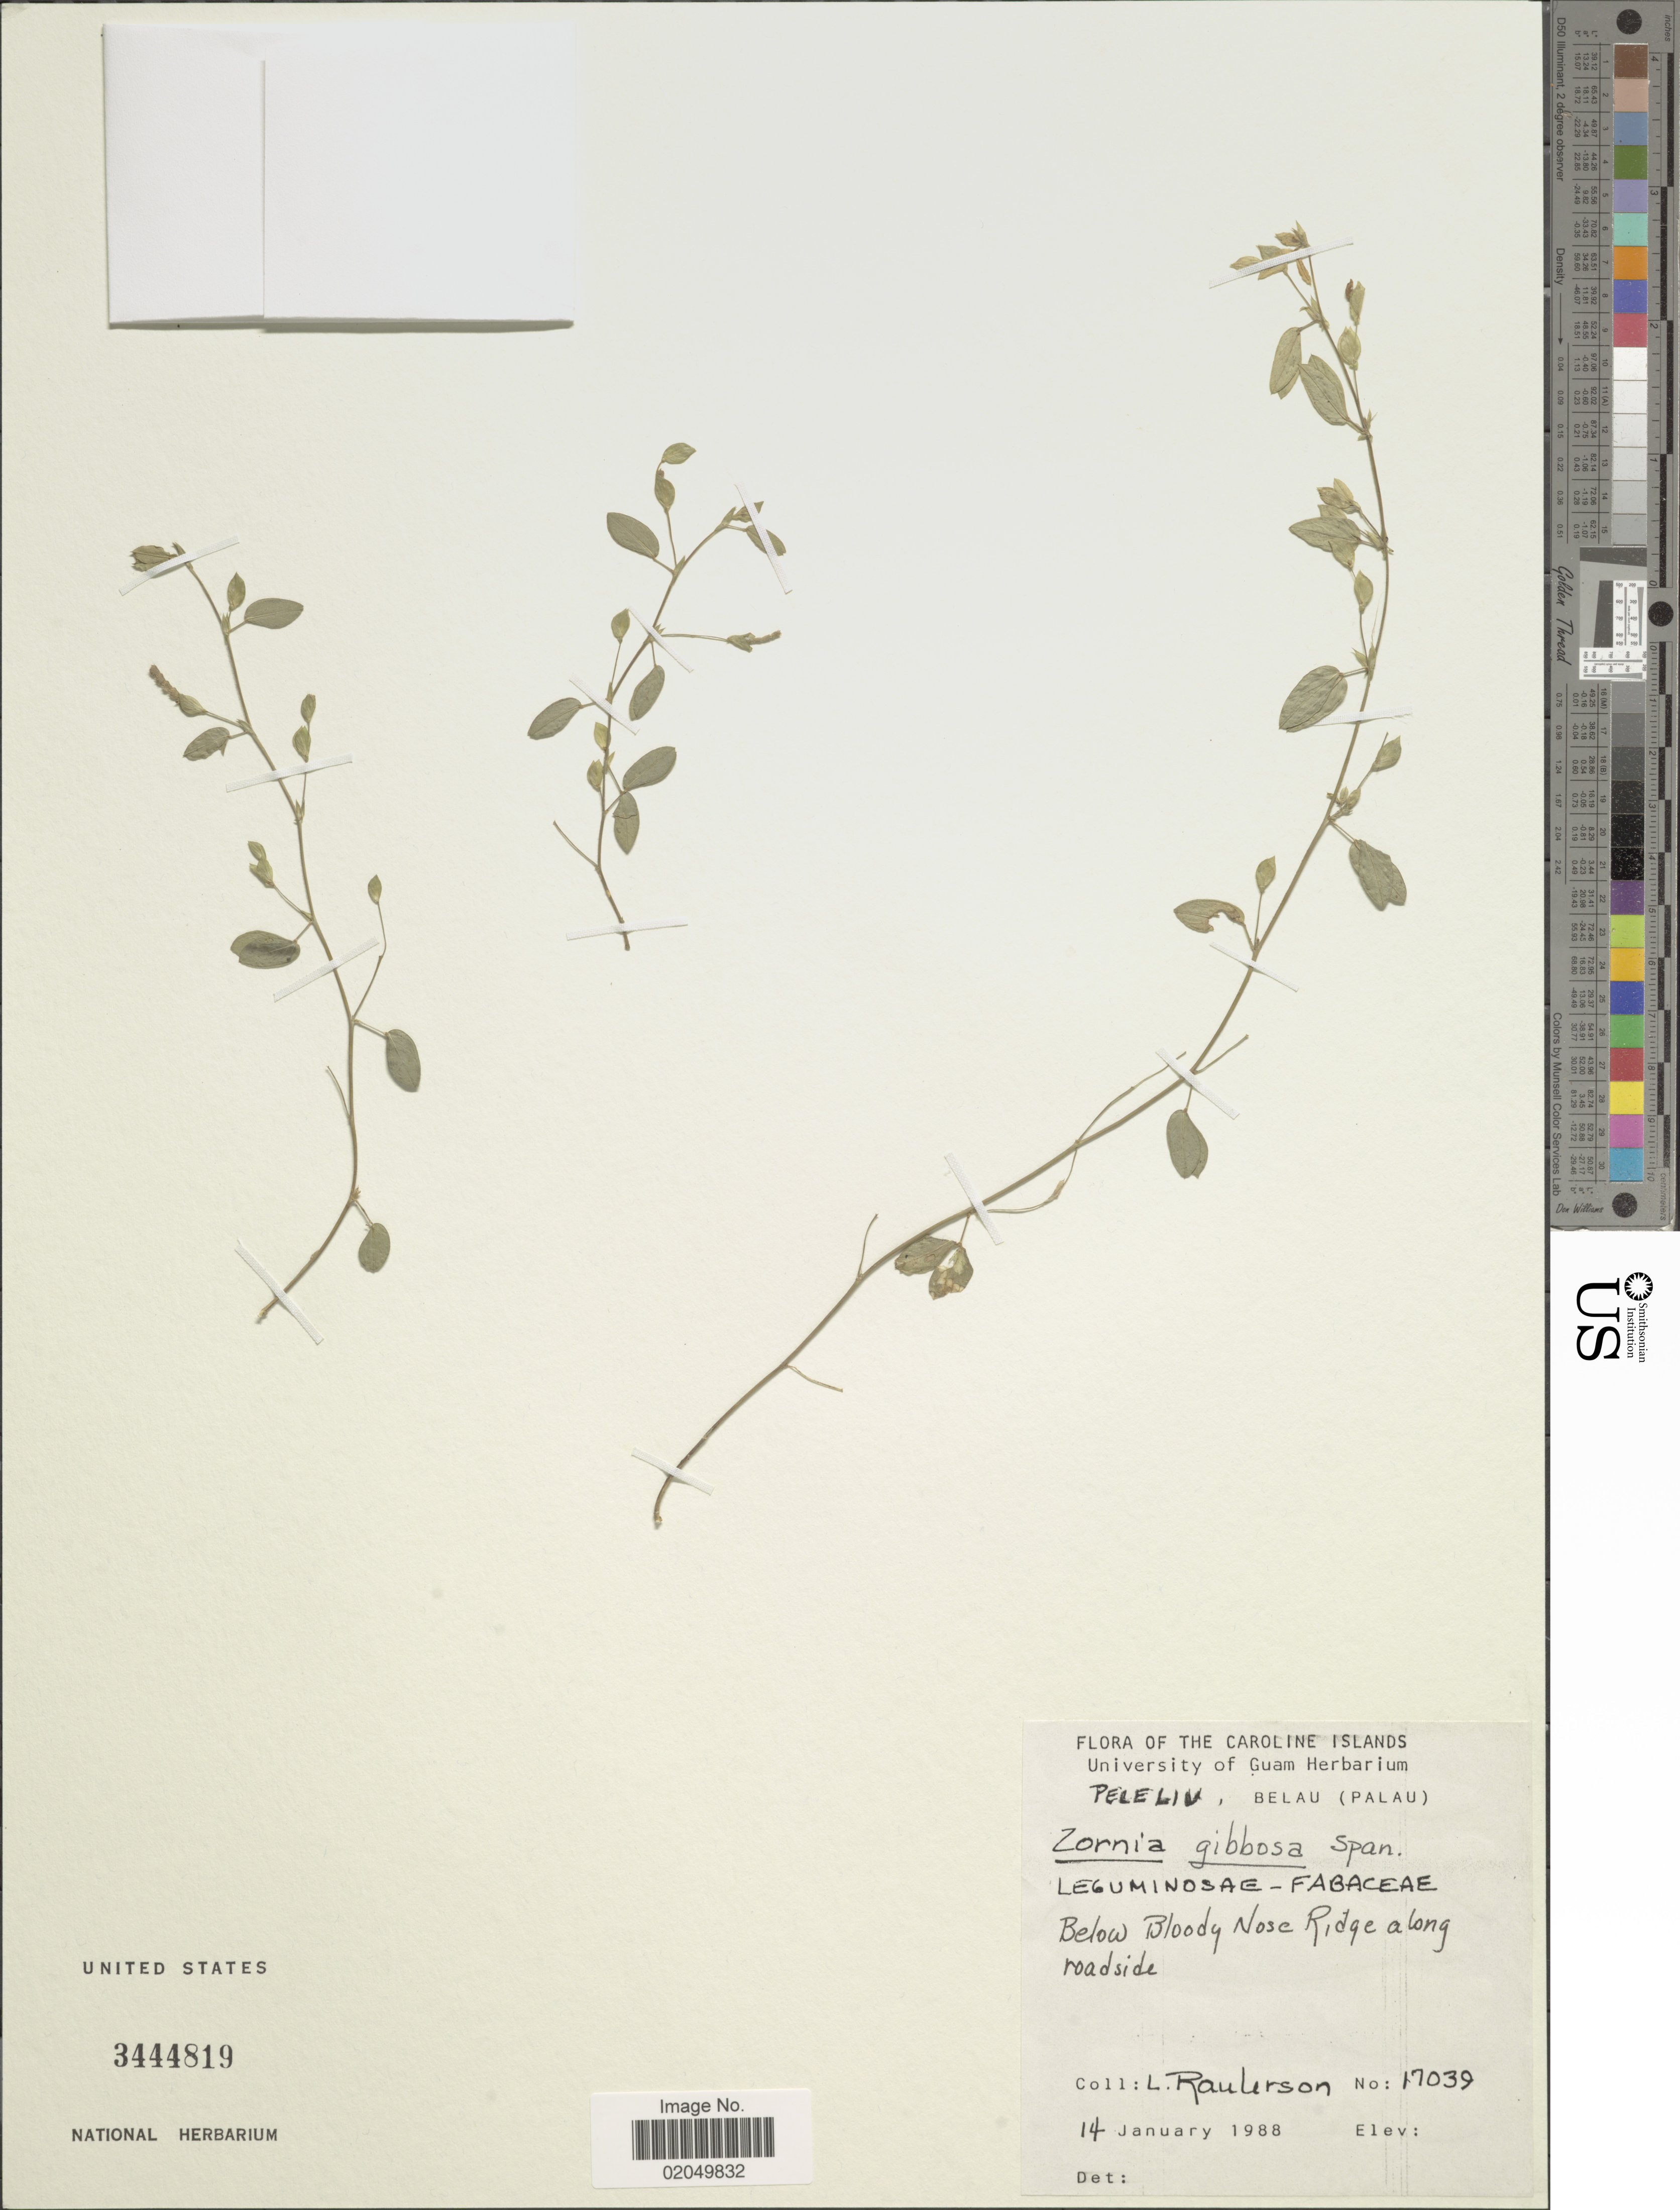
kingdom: Plantae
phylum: Tracheophyta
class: Magnoliopsida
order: Fabales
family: Fabaceae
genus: Zornia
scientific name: Zornia gibbosa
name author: Spanoghe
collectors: L. Raulerson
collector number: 17039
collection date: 1988-01-14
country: Palau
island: Beliliou [Peleliu]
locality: Peleliu, Palau, below Blody Nose Ridge along roadside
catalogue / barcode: US 3444819